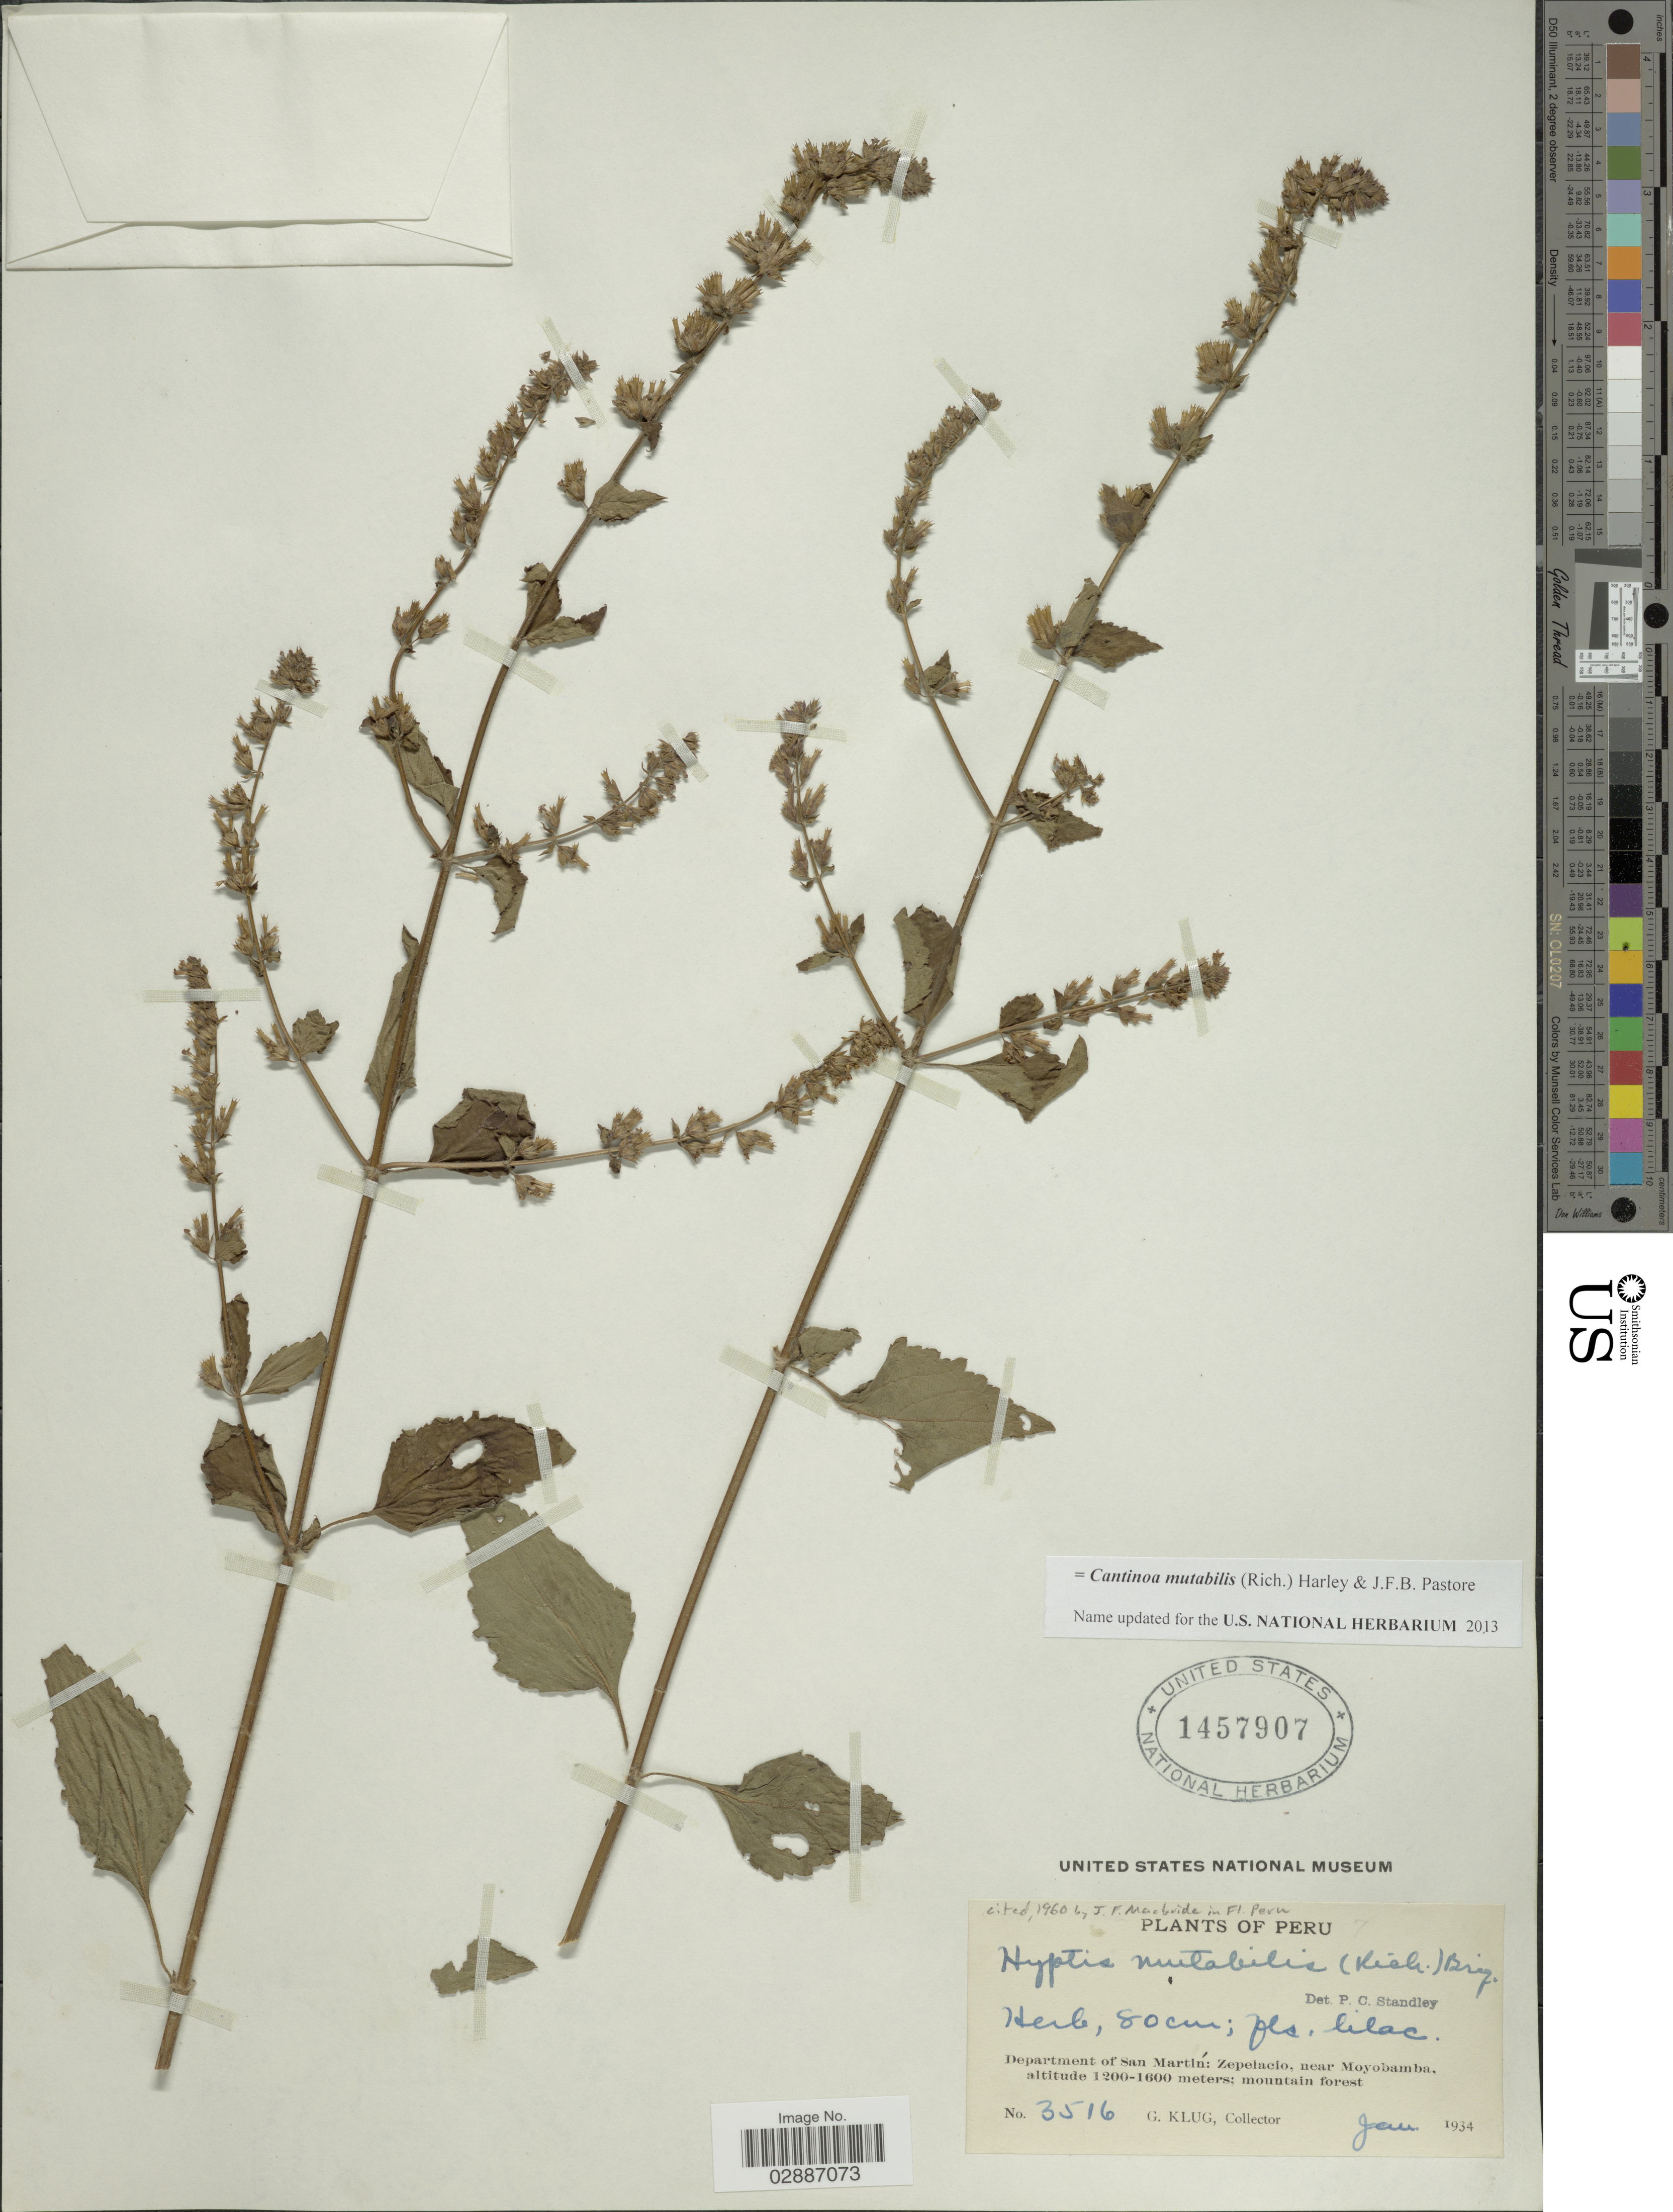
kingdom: Plantae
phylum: Tracheophyta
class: Magnoliopsida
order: Lamiales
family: Lamiaceae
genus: Cantinoa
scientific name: Cantinoa mutabilis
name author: (Epling) Harley & J.F.B. Pastore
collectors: G. Klug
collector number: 3516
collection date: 1934-01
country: Peru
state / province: San Martín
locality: Department of San Martín: Zepelacio, near Moyobamba.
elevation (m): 1200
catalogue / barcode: US 1457907